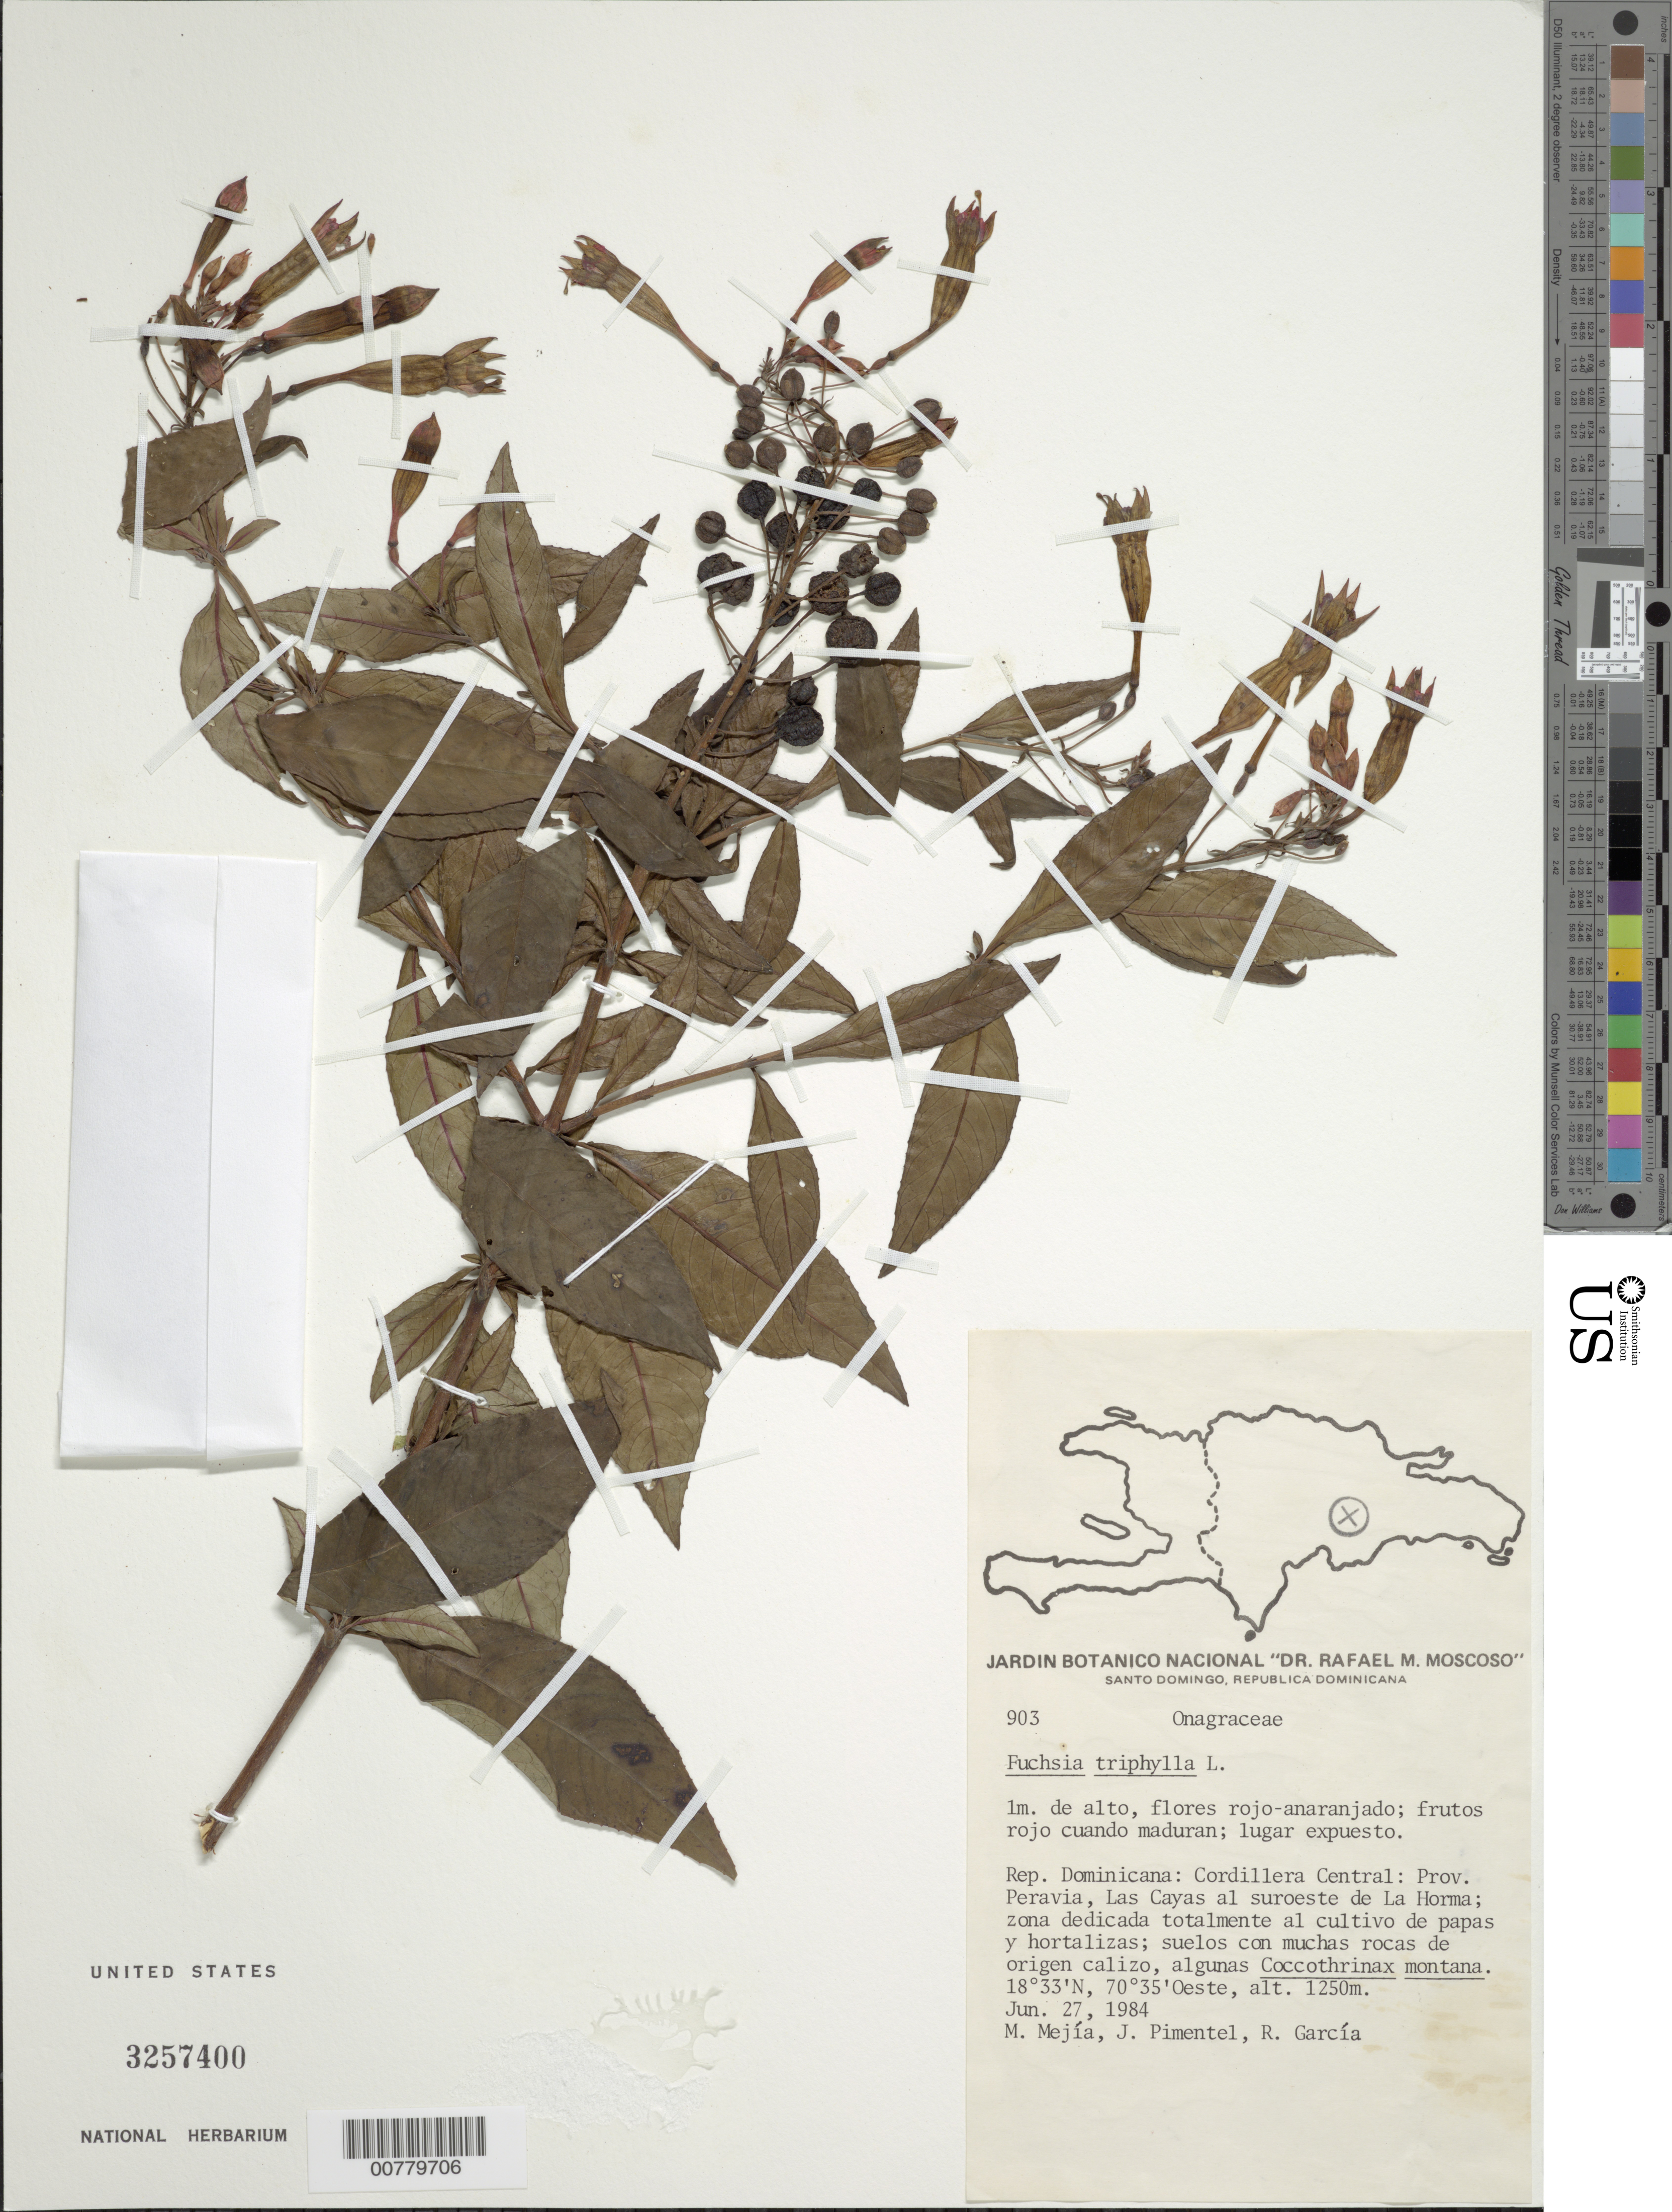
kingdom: Plantae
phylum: Tracheophyta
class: Magnoliopsida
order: Myrtales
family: Onagraceae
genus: Fuchsia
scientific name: Fuchsia triphylla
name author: L.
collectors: M. Mejia, J. Pimentel & R. G. García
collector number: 903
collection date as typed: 27 Jun 1984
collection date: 1984-06-27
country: Dominican Republic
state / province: Peravia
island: Hispaniola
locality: Cordillera Central, Las Cayas, southeast of La Horma.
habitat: Exposed place,potato and vegetables cultivated zone; rocky soil with much calcareous origin rocks, some Coccothrinax montana.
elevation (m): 1250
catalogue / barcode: US 3257400